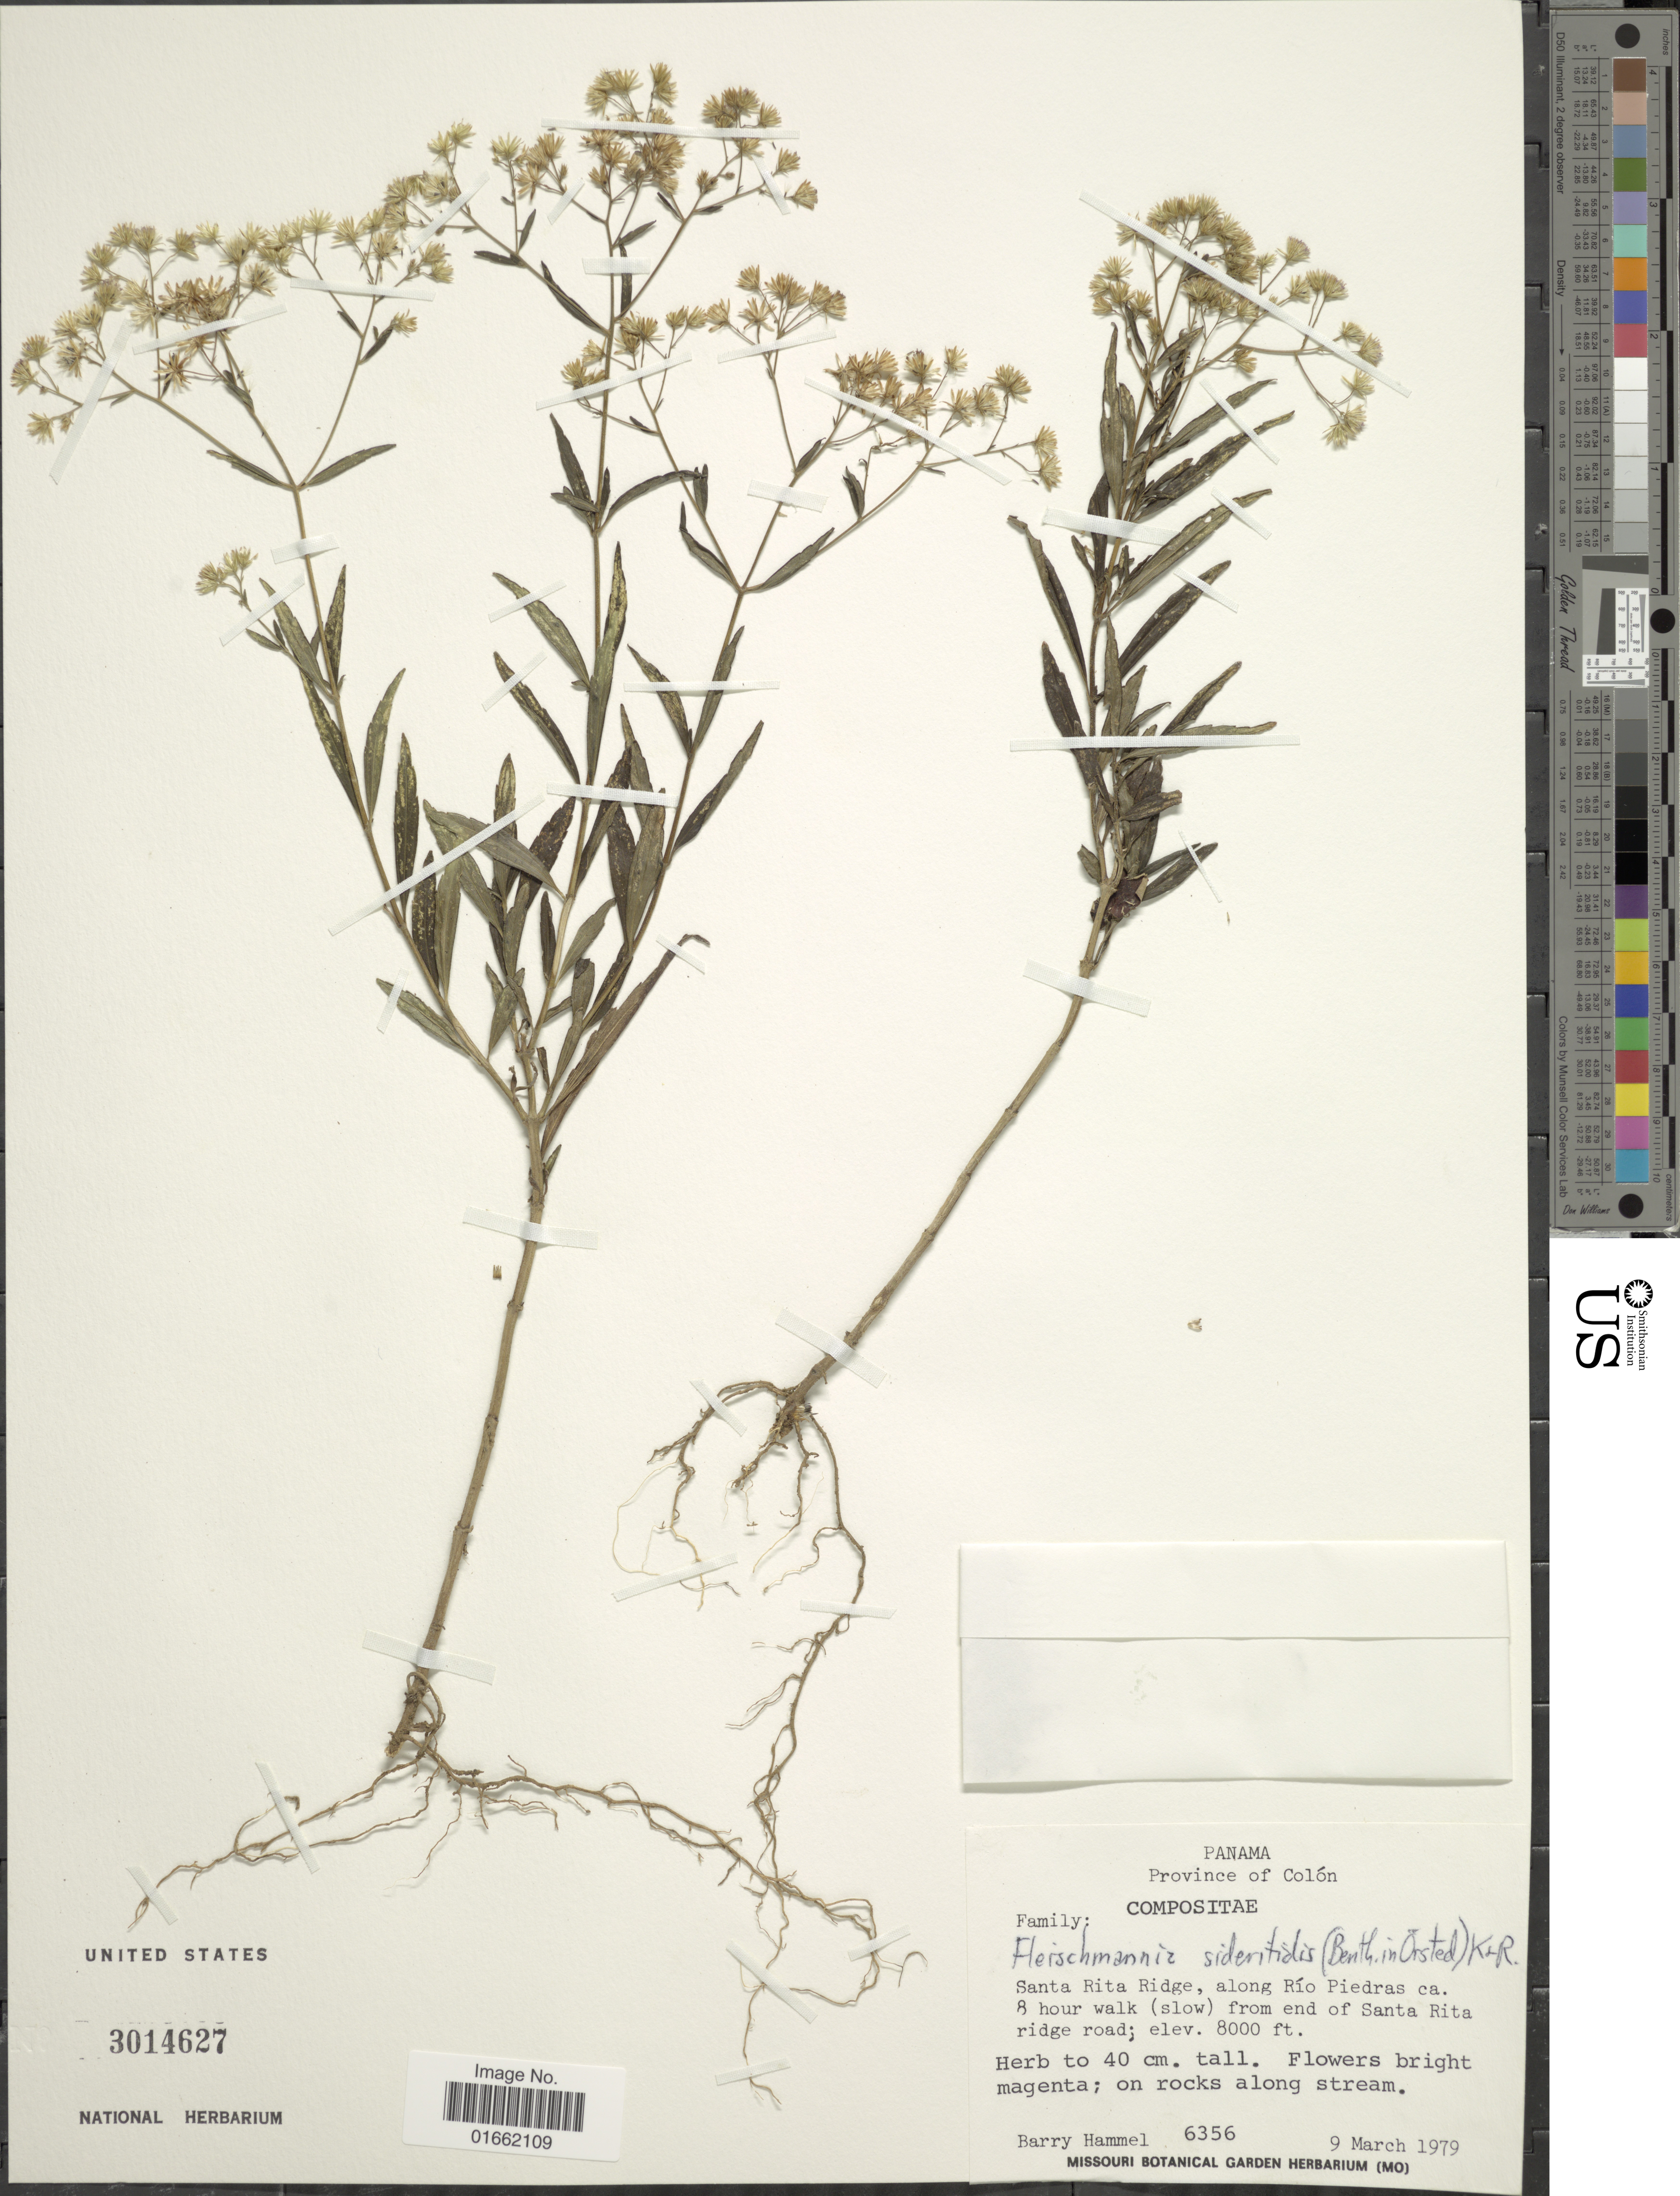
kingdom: Plantae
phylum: Tracheophyta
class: Magnoliopsida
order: Asterales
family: Asteraceae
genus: Fleischmannia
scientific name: Fleischmannia sideritides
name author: (Benth. in Oerst.) R.M. King & H. Rob.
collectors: B. Hammel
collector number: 6356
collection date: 1979-03-09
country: Panama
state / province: Colón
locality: Province of Colón. Santa Rita Ridge, along Río Piedras ca. 8 hour walk (slow) from end of Santa Rita ridge road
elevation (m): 2438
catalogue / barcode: US 3014627